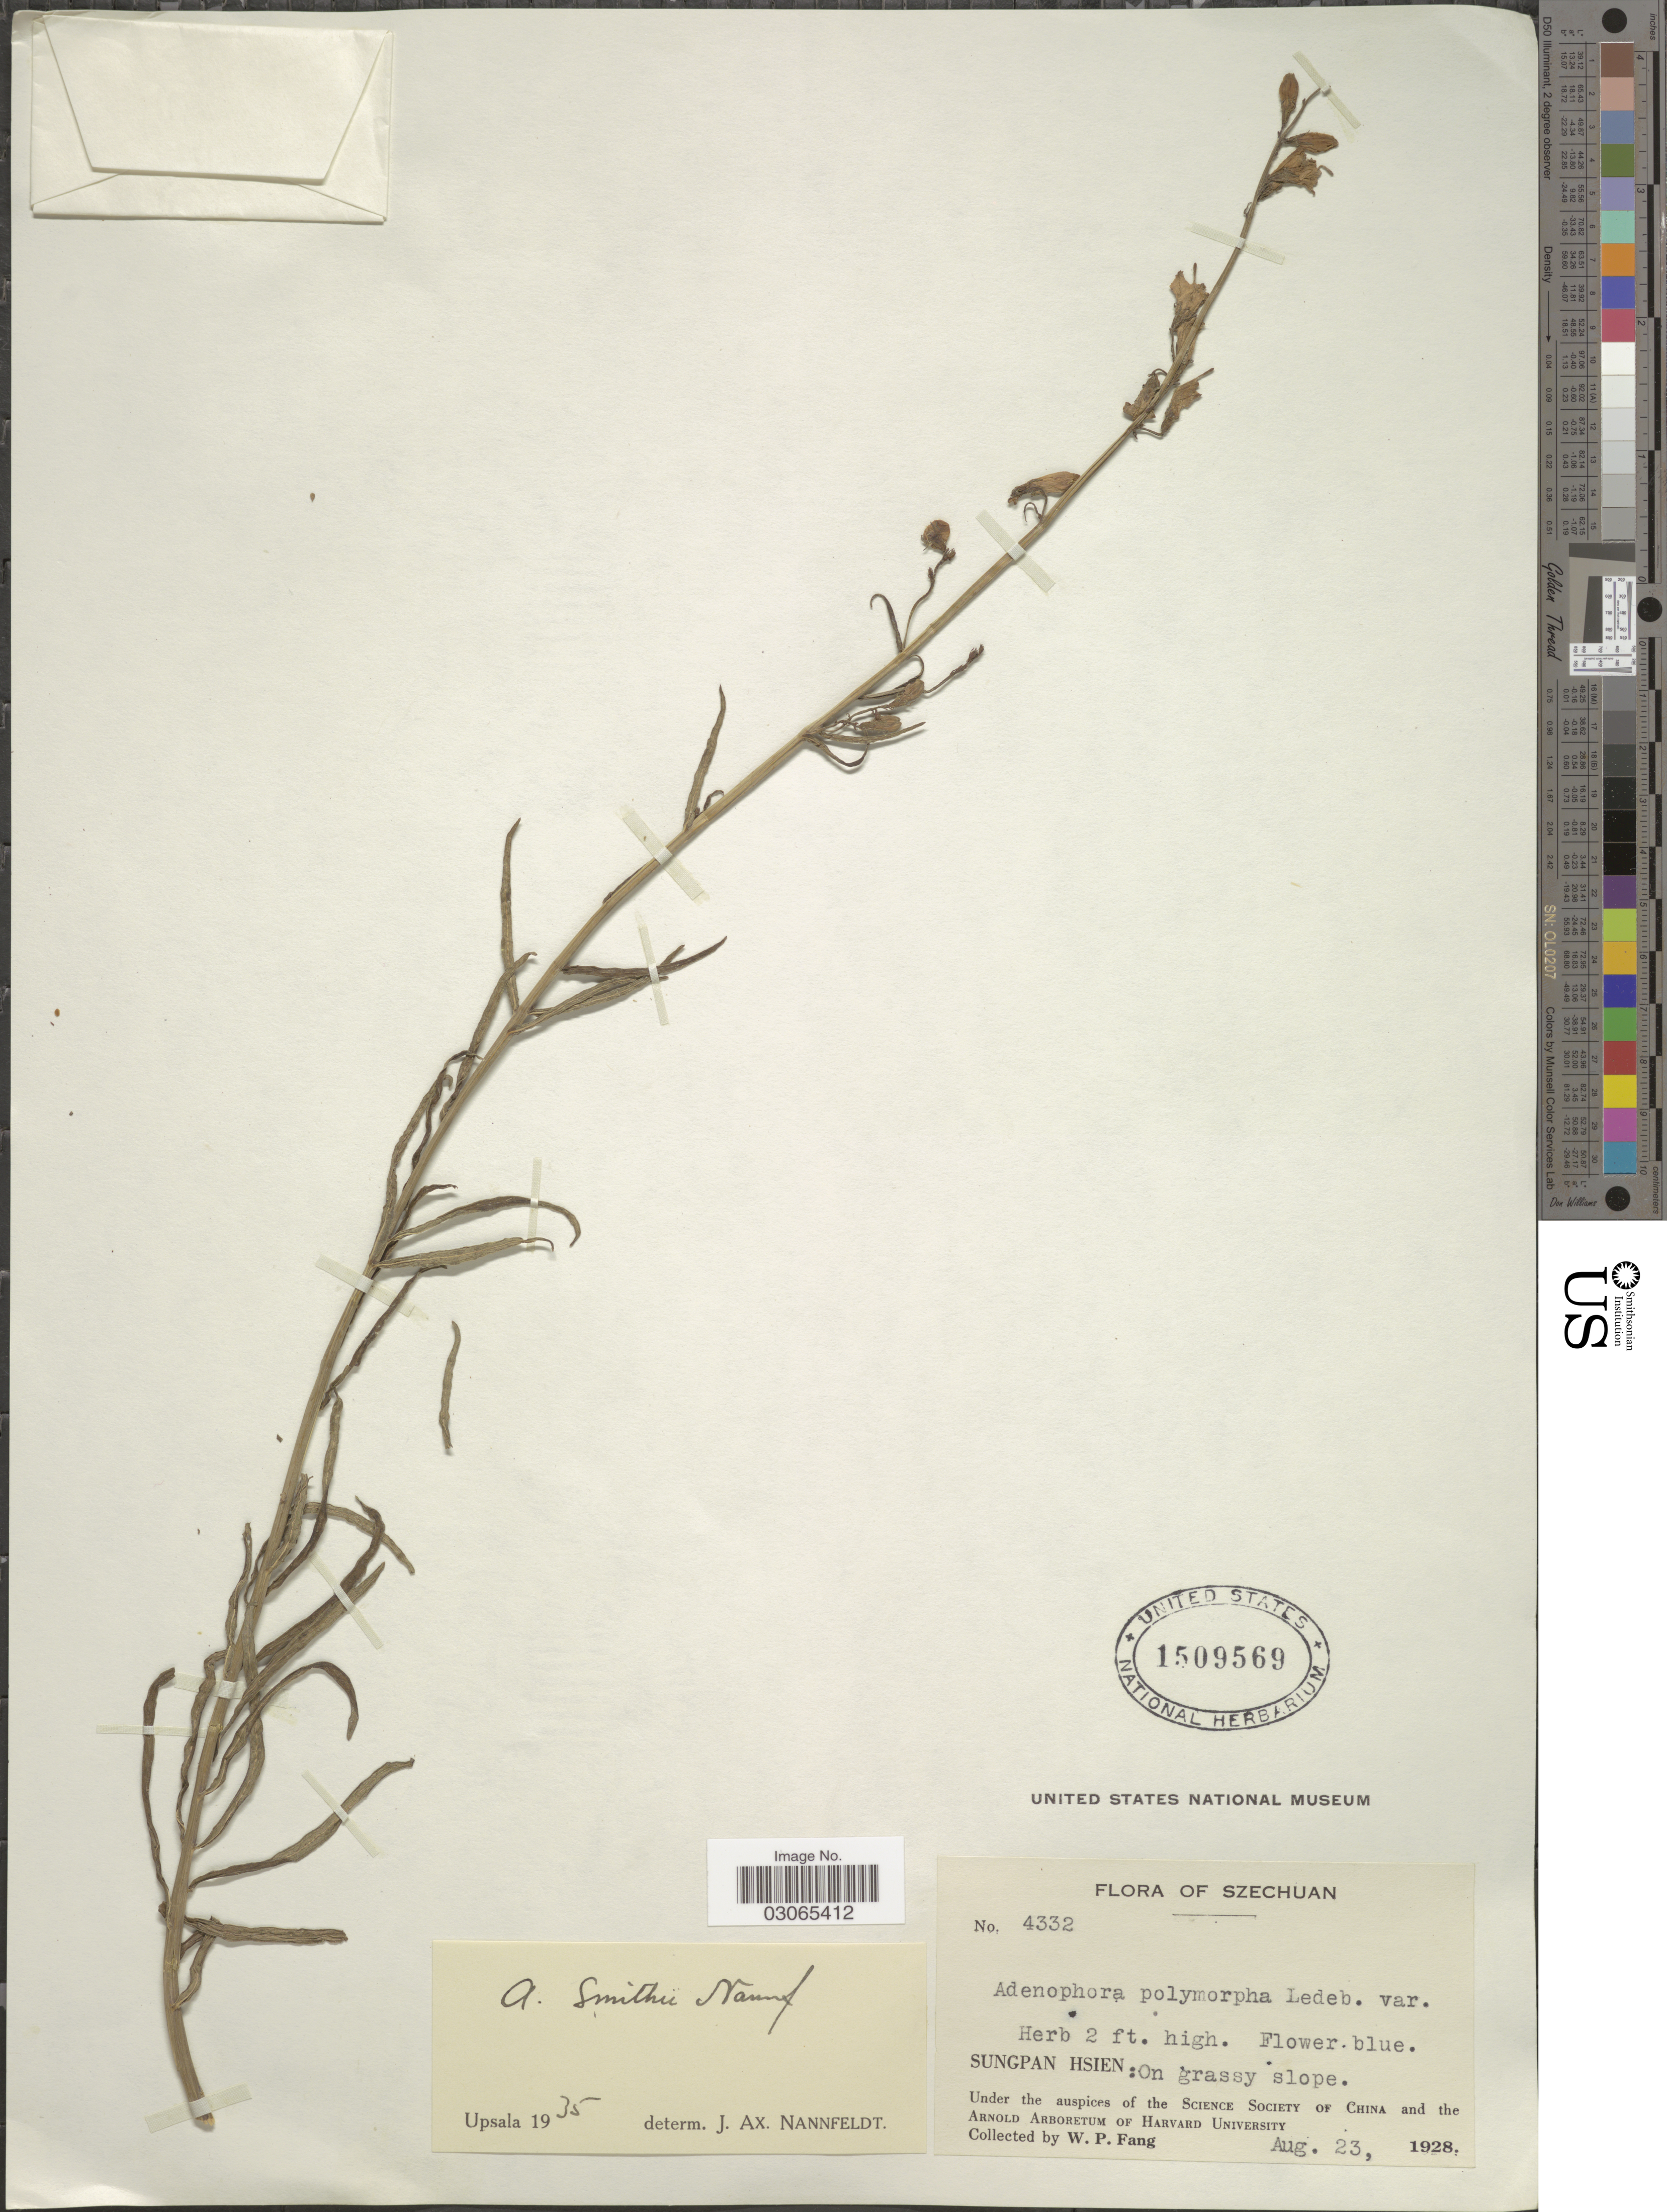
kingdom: Plantae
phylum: Tracheophyta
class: Magnoliopsida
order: Asterales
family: Campanulaceae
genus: Adenophora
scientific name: Adenophora smithii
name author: Nannf.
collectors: W. P. Fang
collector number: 4332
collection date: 1928-08-23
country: China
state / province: Sichuan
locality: Szechuan. Sungpan Hsien.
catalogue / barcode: US 1509569